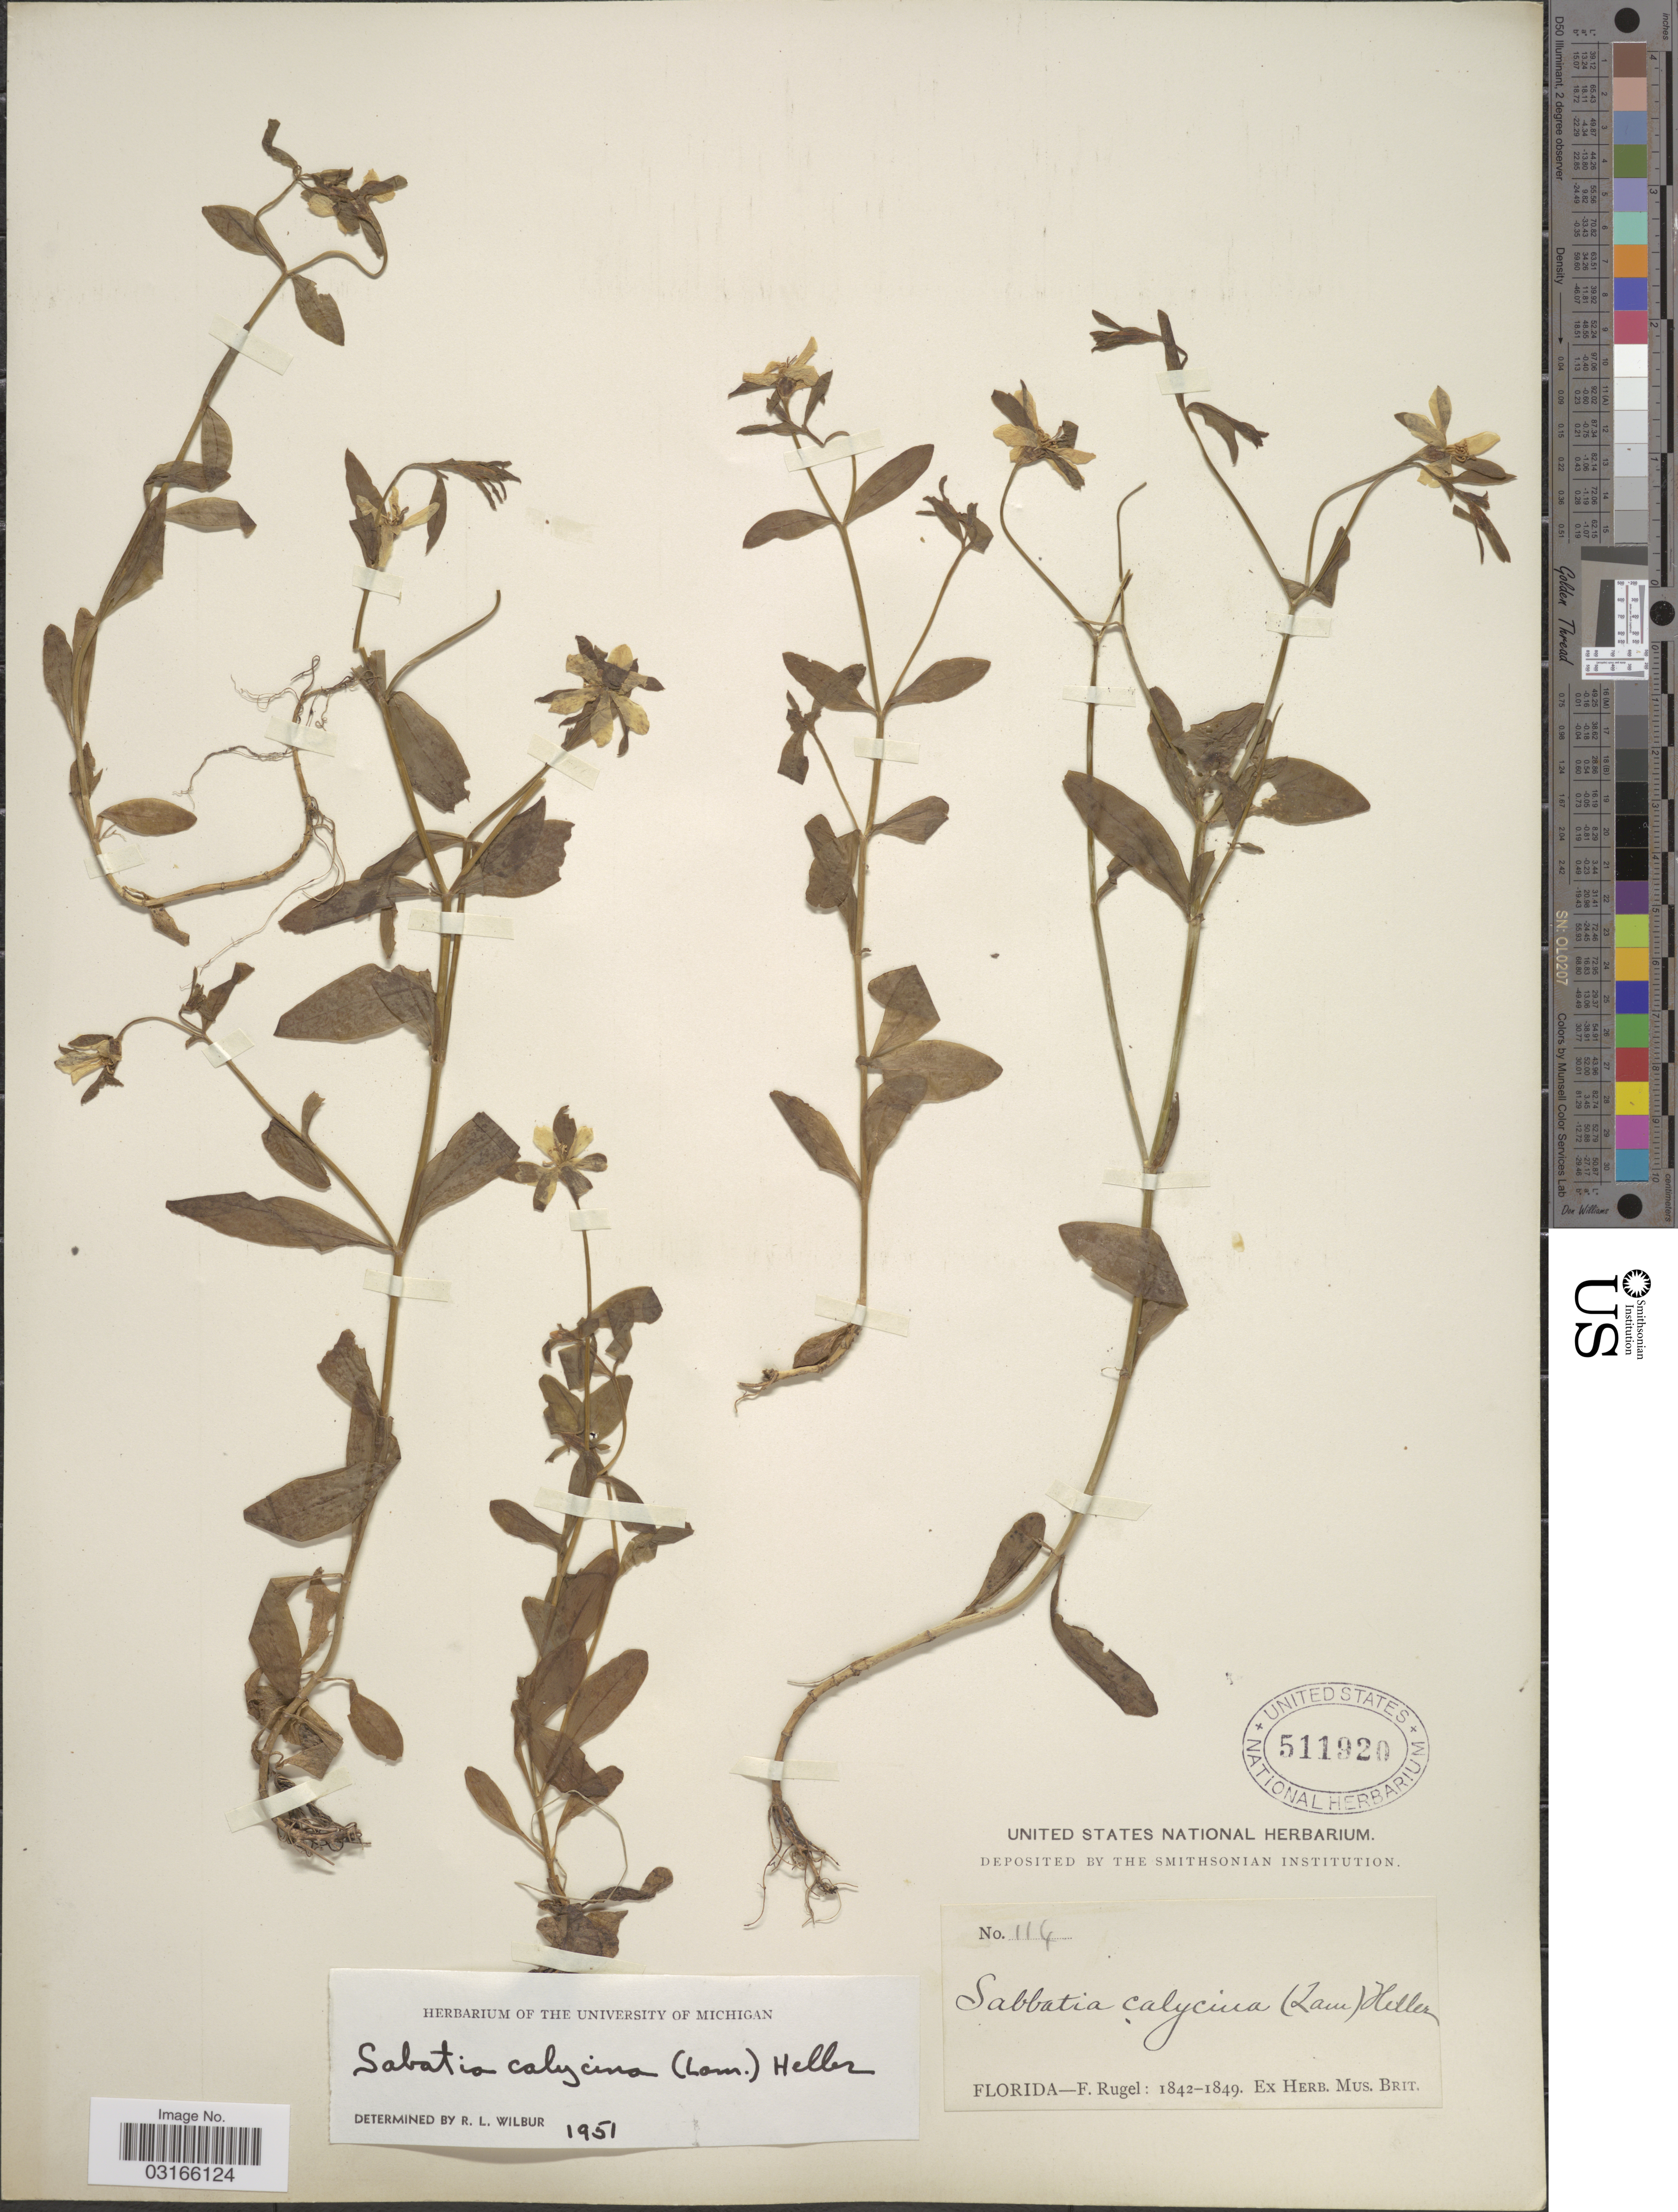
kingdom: Plantae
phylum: Tracheophyta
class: Magnoliopsida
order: Gentianales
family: Gentianaceae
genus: Sabatia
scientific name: Sabatia calycina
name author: (Lam.) A. Heller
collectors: F. Rugel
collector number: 114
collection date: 1842/1849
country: United States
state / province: Florida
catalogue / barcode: US 511920